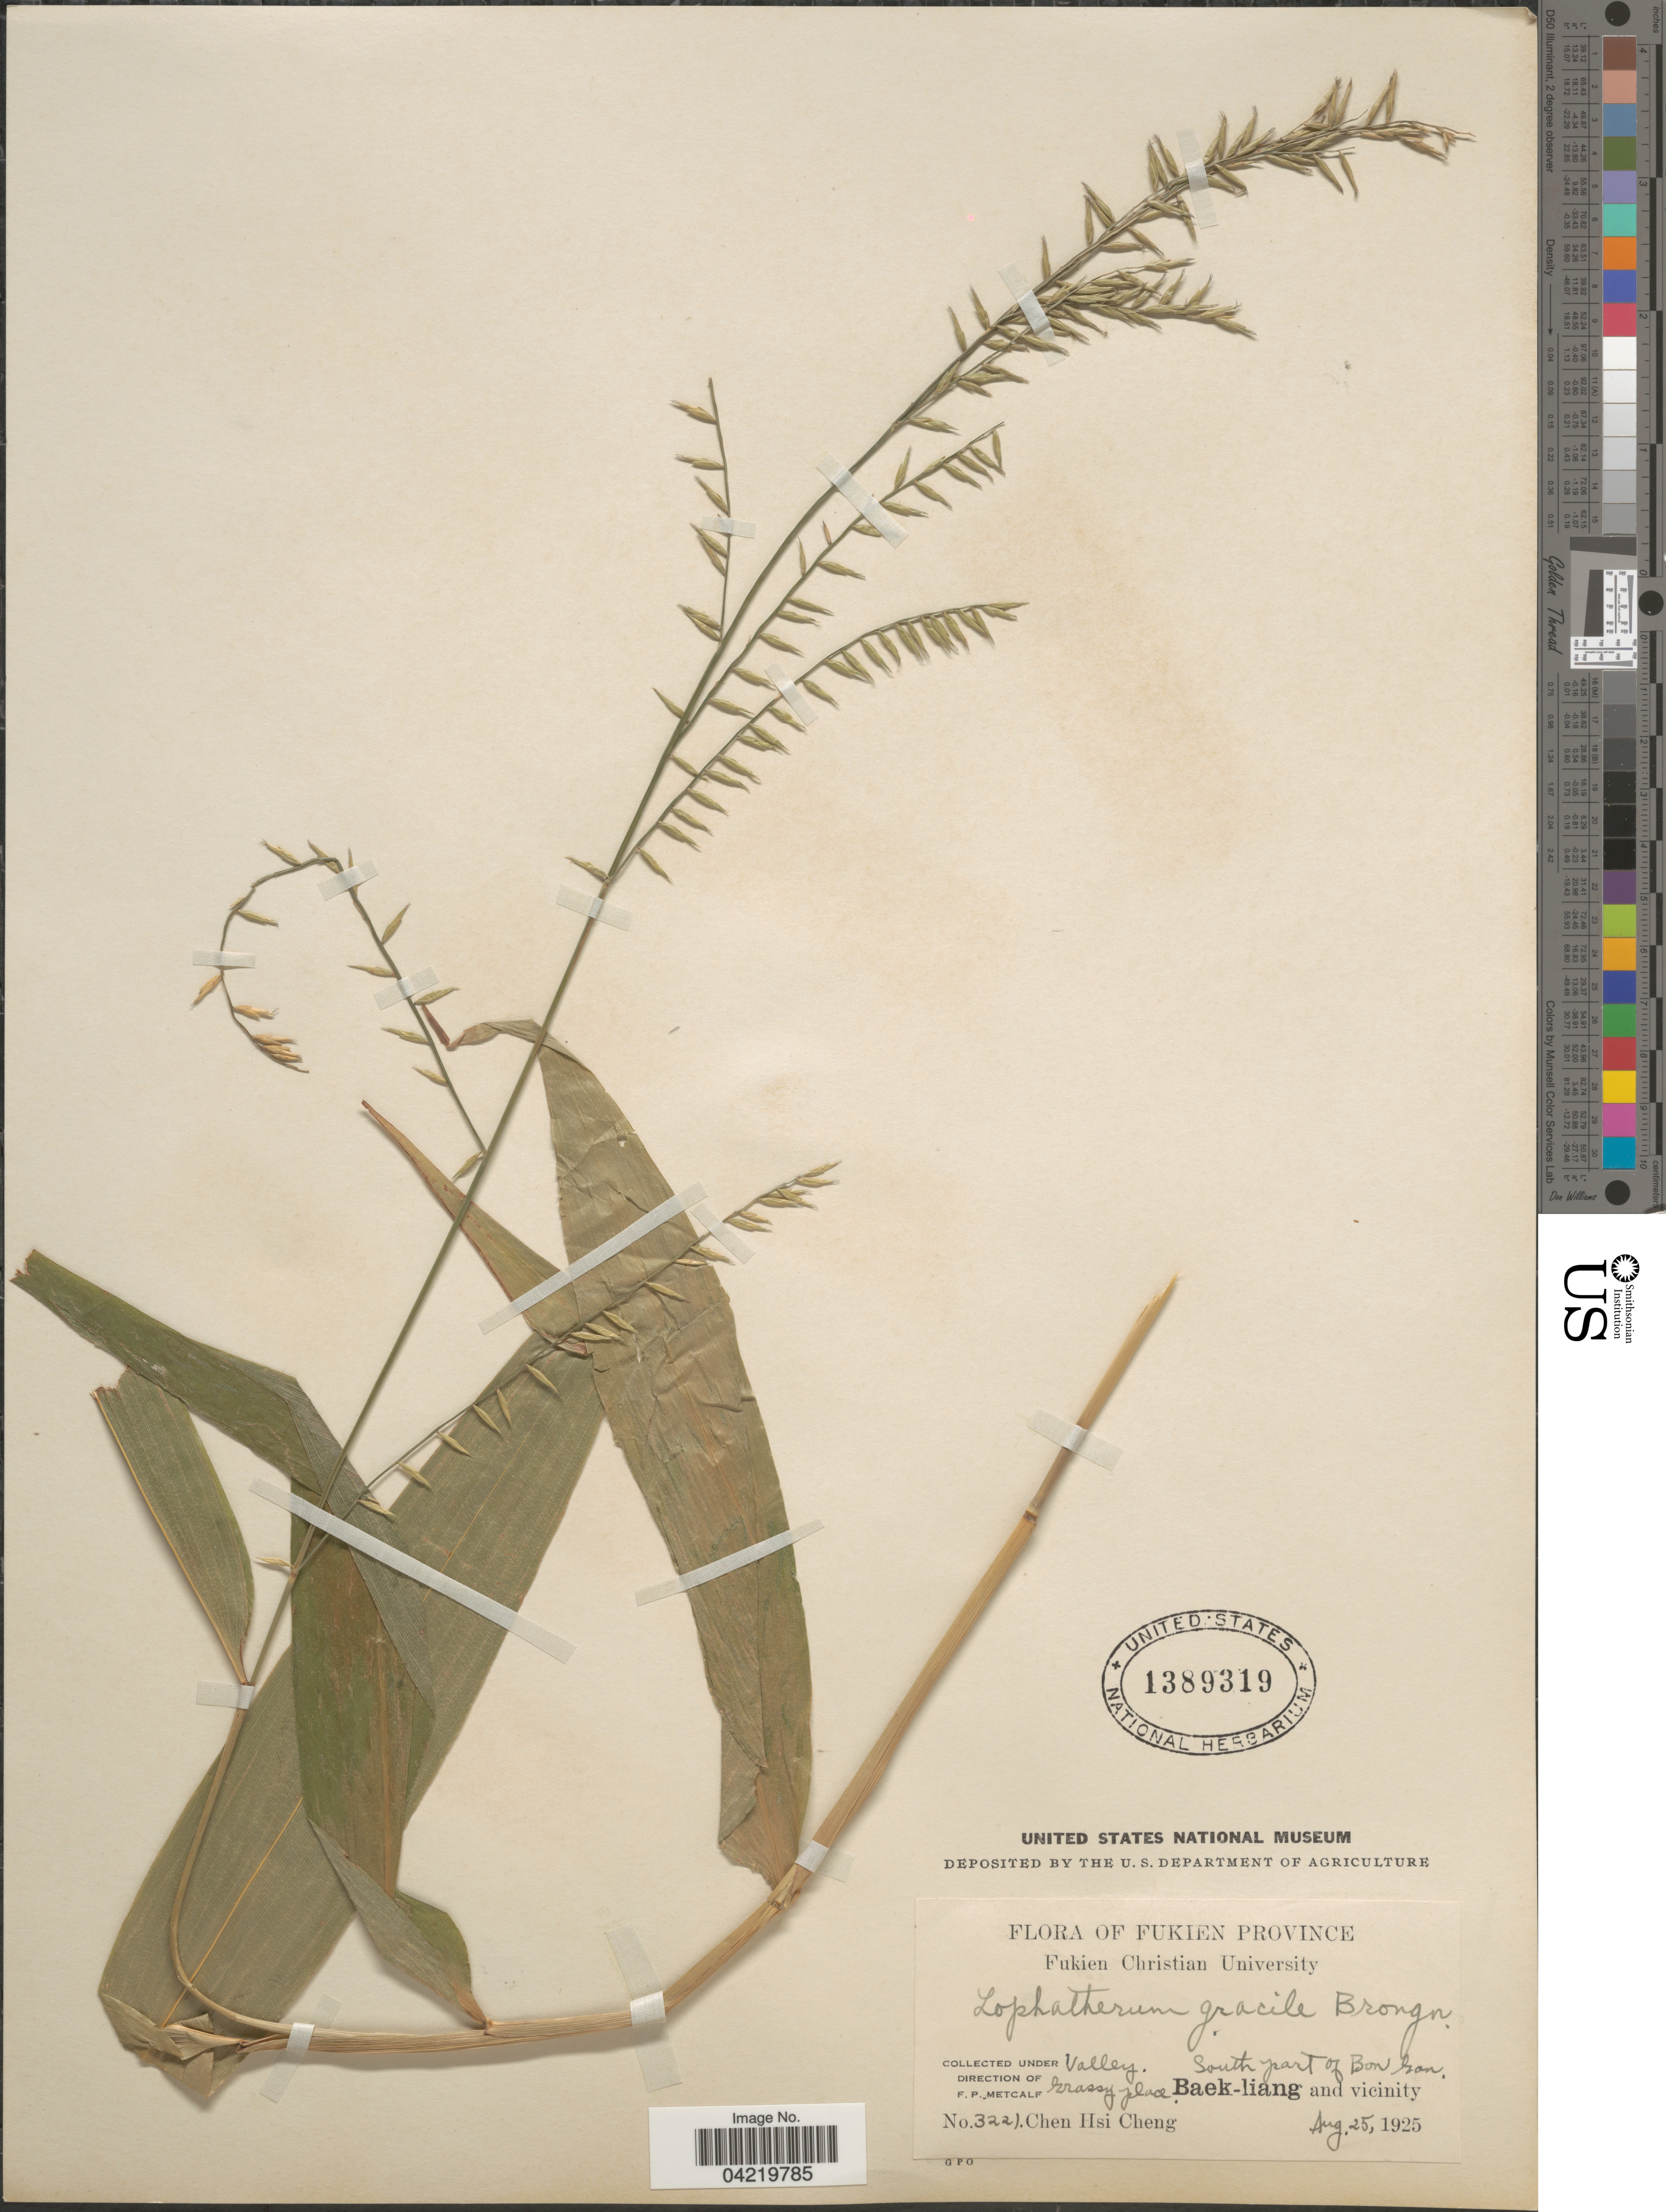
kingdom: Plantae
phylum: Tracheophyta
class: Liliopsida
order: Poales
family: Poaceae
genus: Lophatherum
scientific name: Lophatherum gracile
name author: Brongn.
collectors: Chen Hsi Cheng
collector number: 3221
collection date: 1925-08-25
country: China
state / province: Fujian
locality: Fukien Province. Valley South part of Bon Gan. Baek-liang and vicinity.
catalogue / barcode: US 1389319